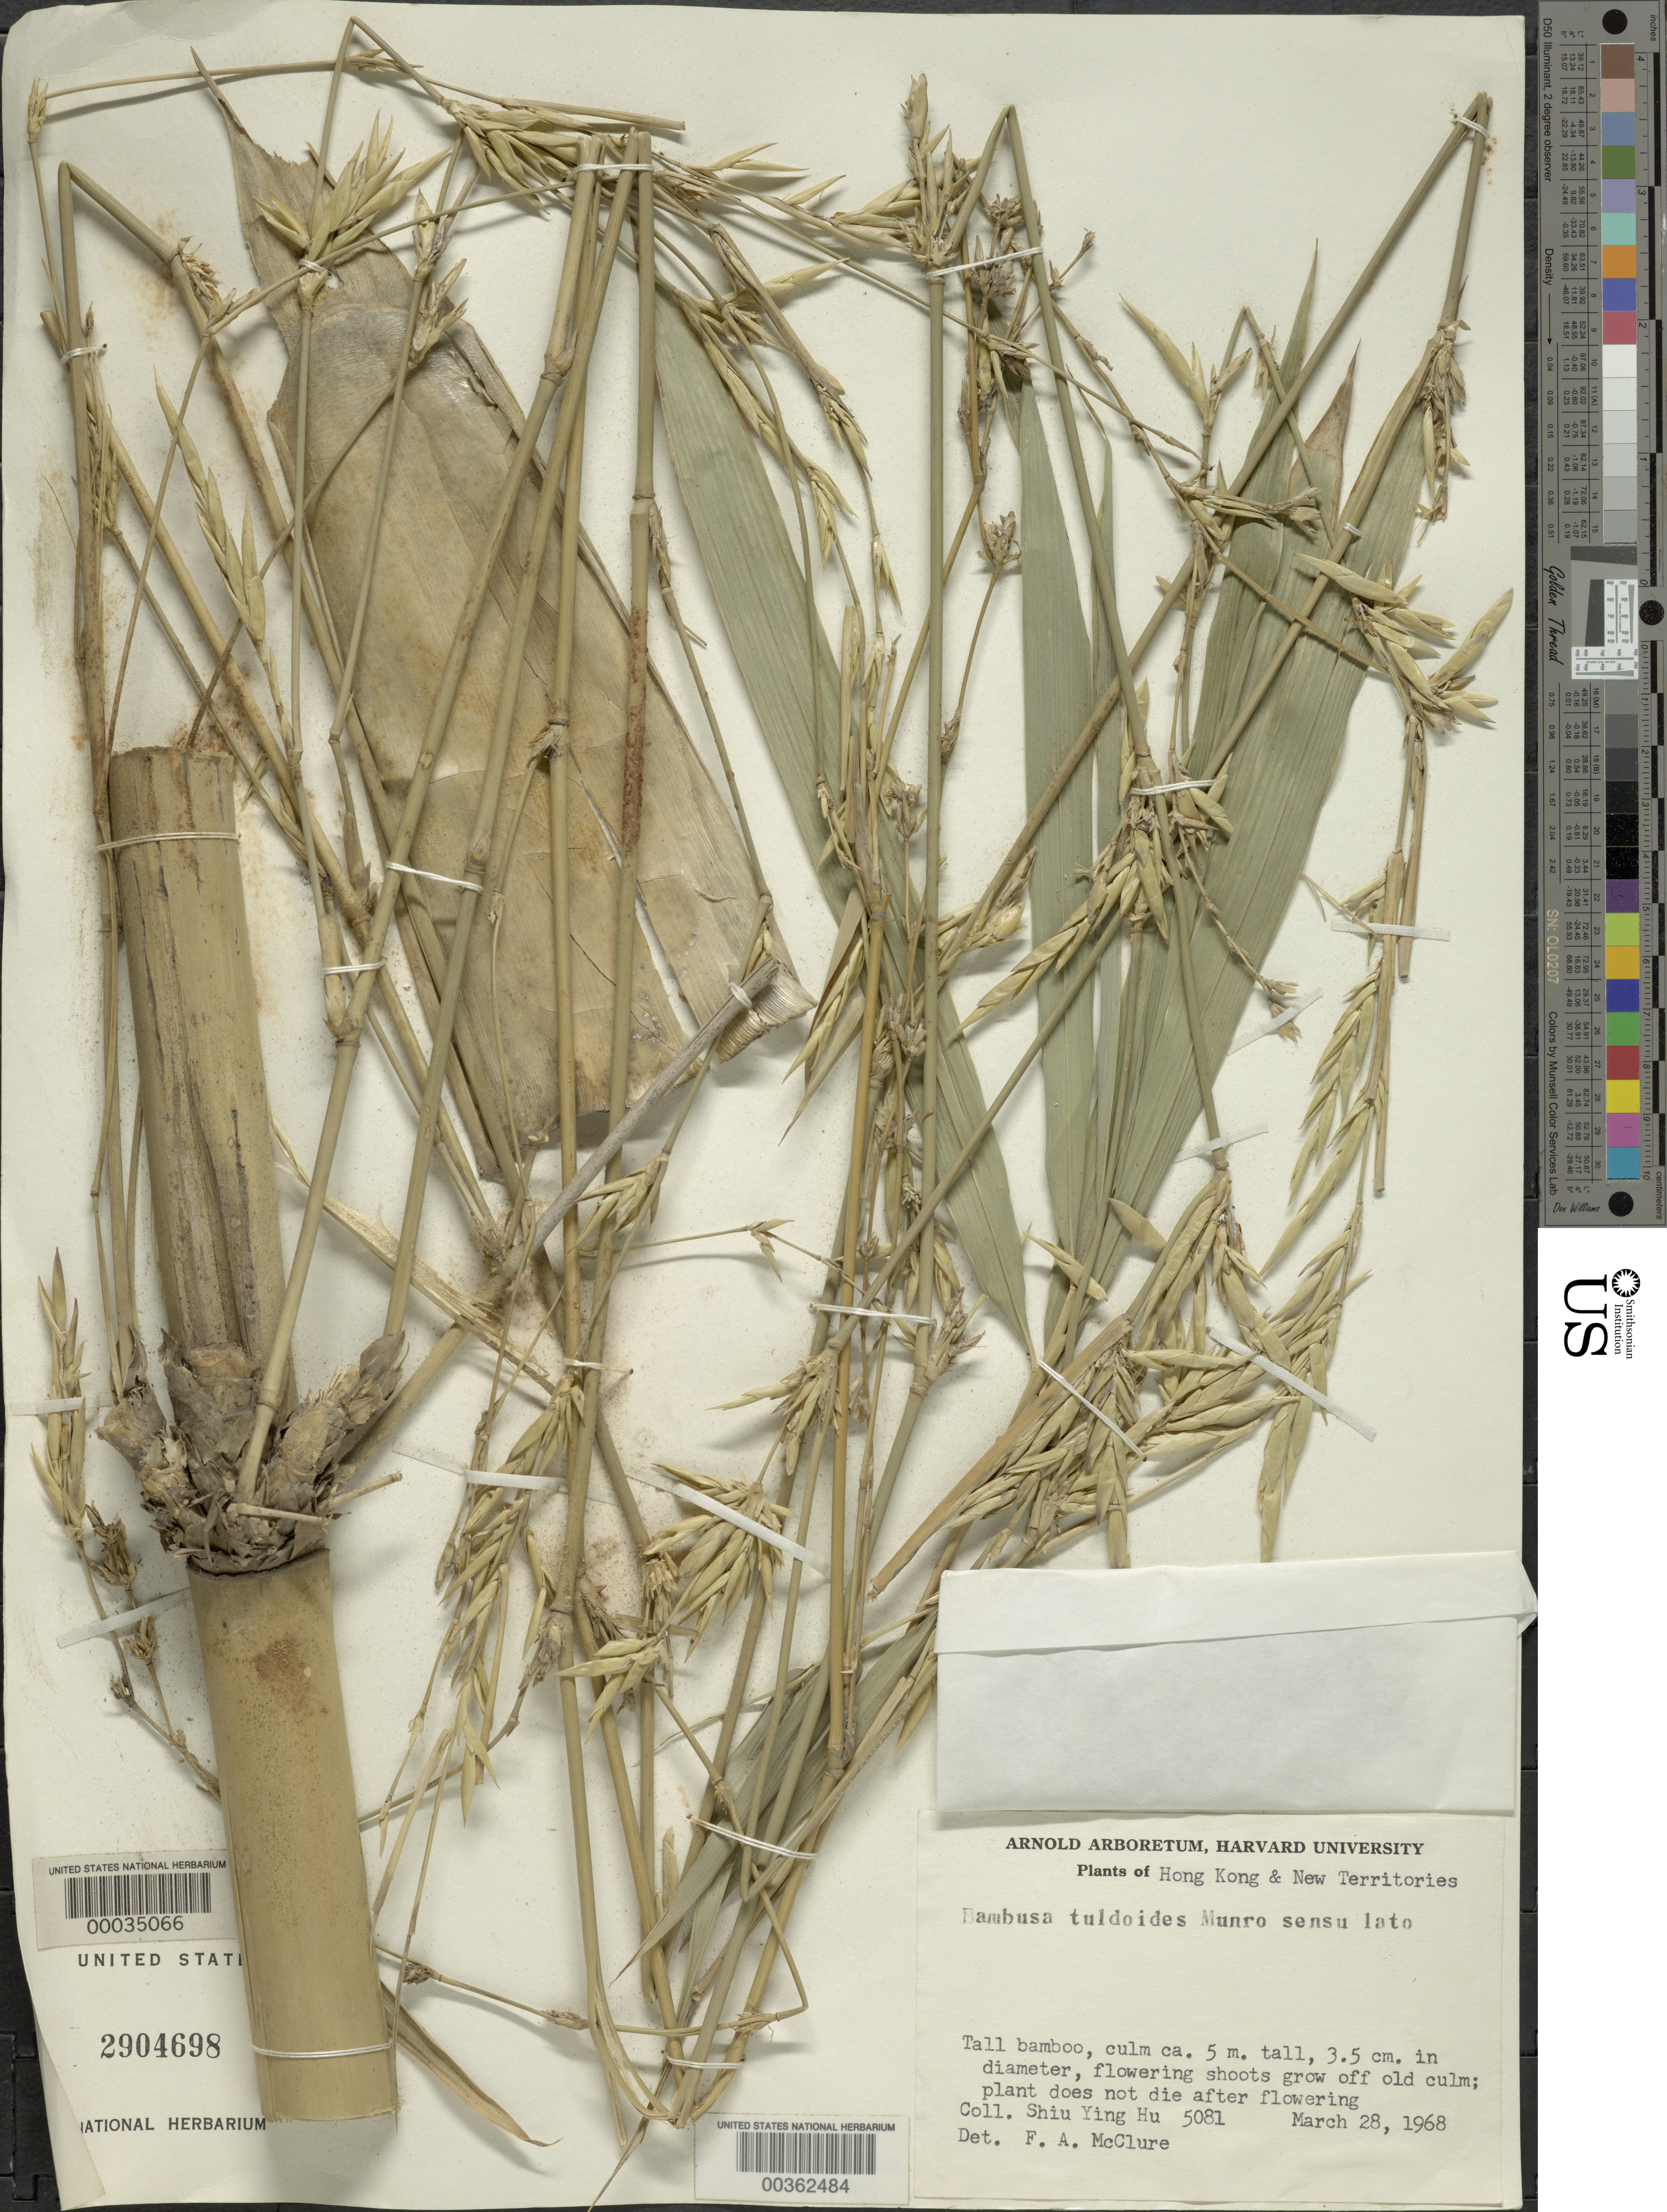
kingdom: Plantae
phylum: Tracheophyta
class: Liliopsida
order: Poales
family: Poaceae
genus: Bambusa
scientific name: Bambusa tuldoides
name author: Munro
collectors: S. Y. Hu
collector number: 5081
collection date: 1968-03-28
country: China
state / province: Hong Kong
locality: Hong Kong & New Territories.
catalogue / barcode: US 2904698